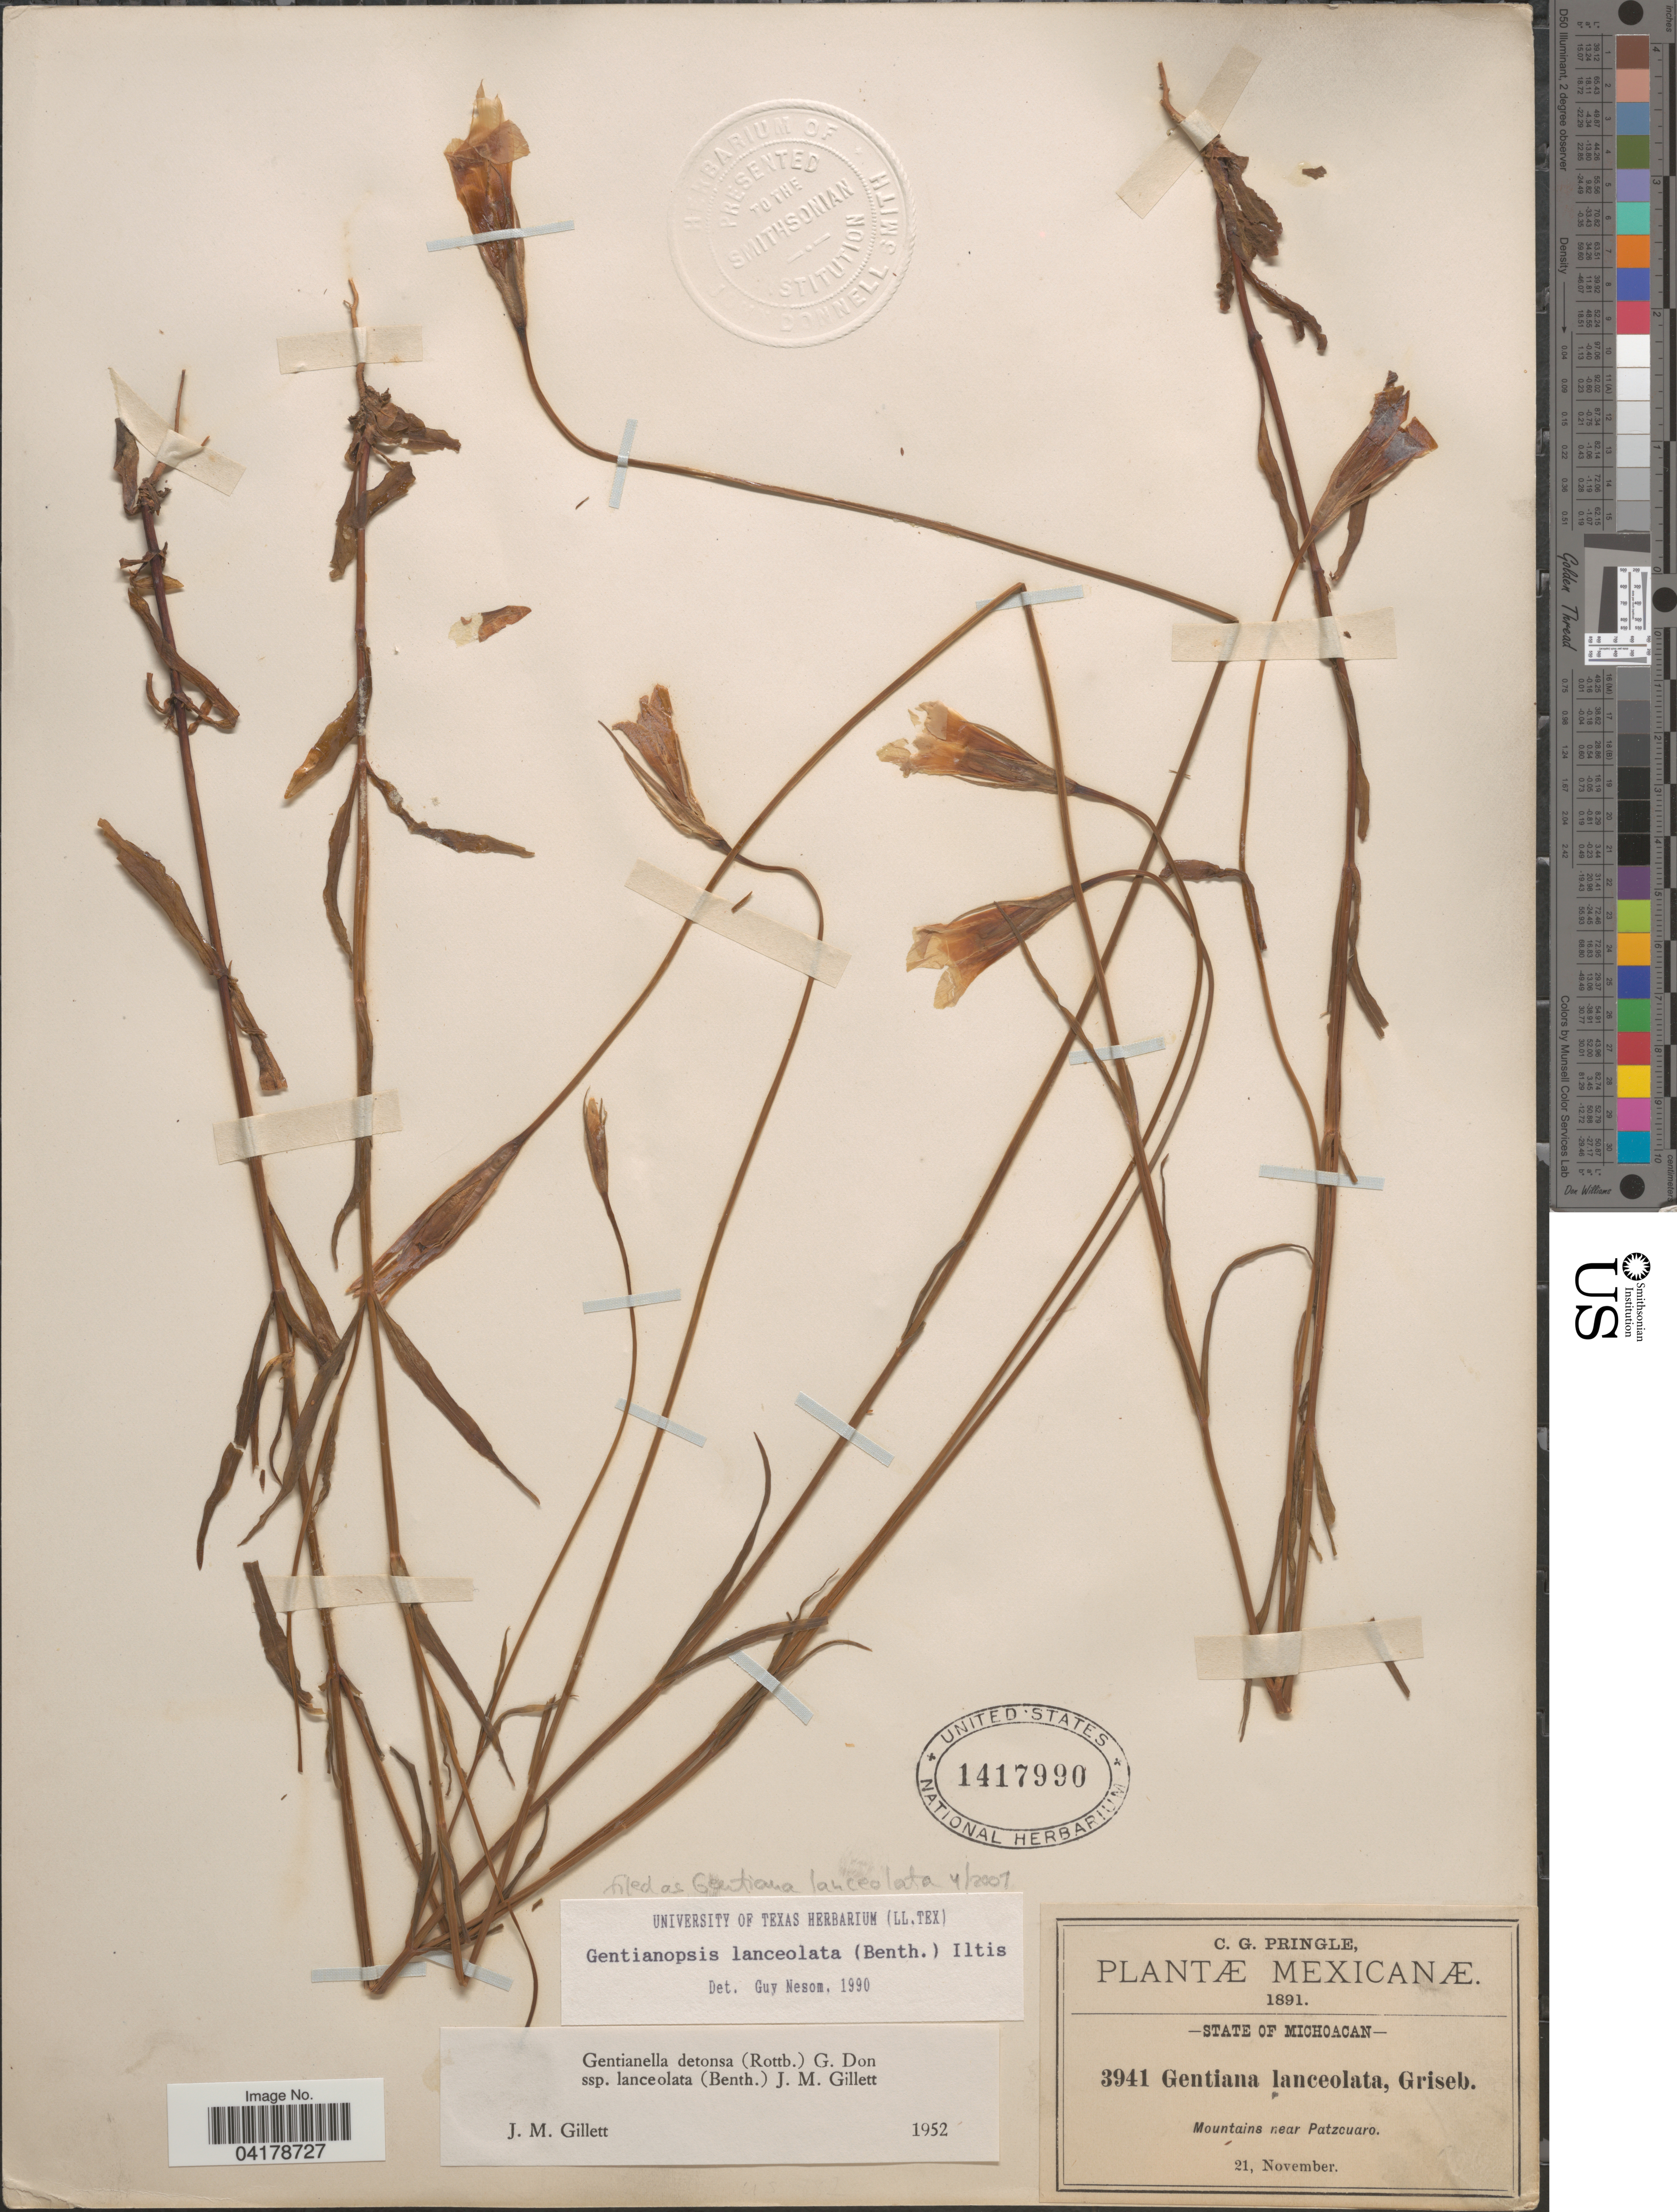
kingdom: Plantae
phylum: Tracheophyta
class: Magnoliopsida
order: Gentianales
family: Gentianaceae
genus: Gentianopsis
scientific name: Gentianopsis lanceolata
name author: (Benth.) Iltis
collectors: C. G. Pringle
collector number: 3941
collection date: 1891-11-21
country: Mexico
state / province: Michoacán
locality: Mountains near Patzcuaro.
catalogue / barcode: US 1417990